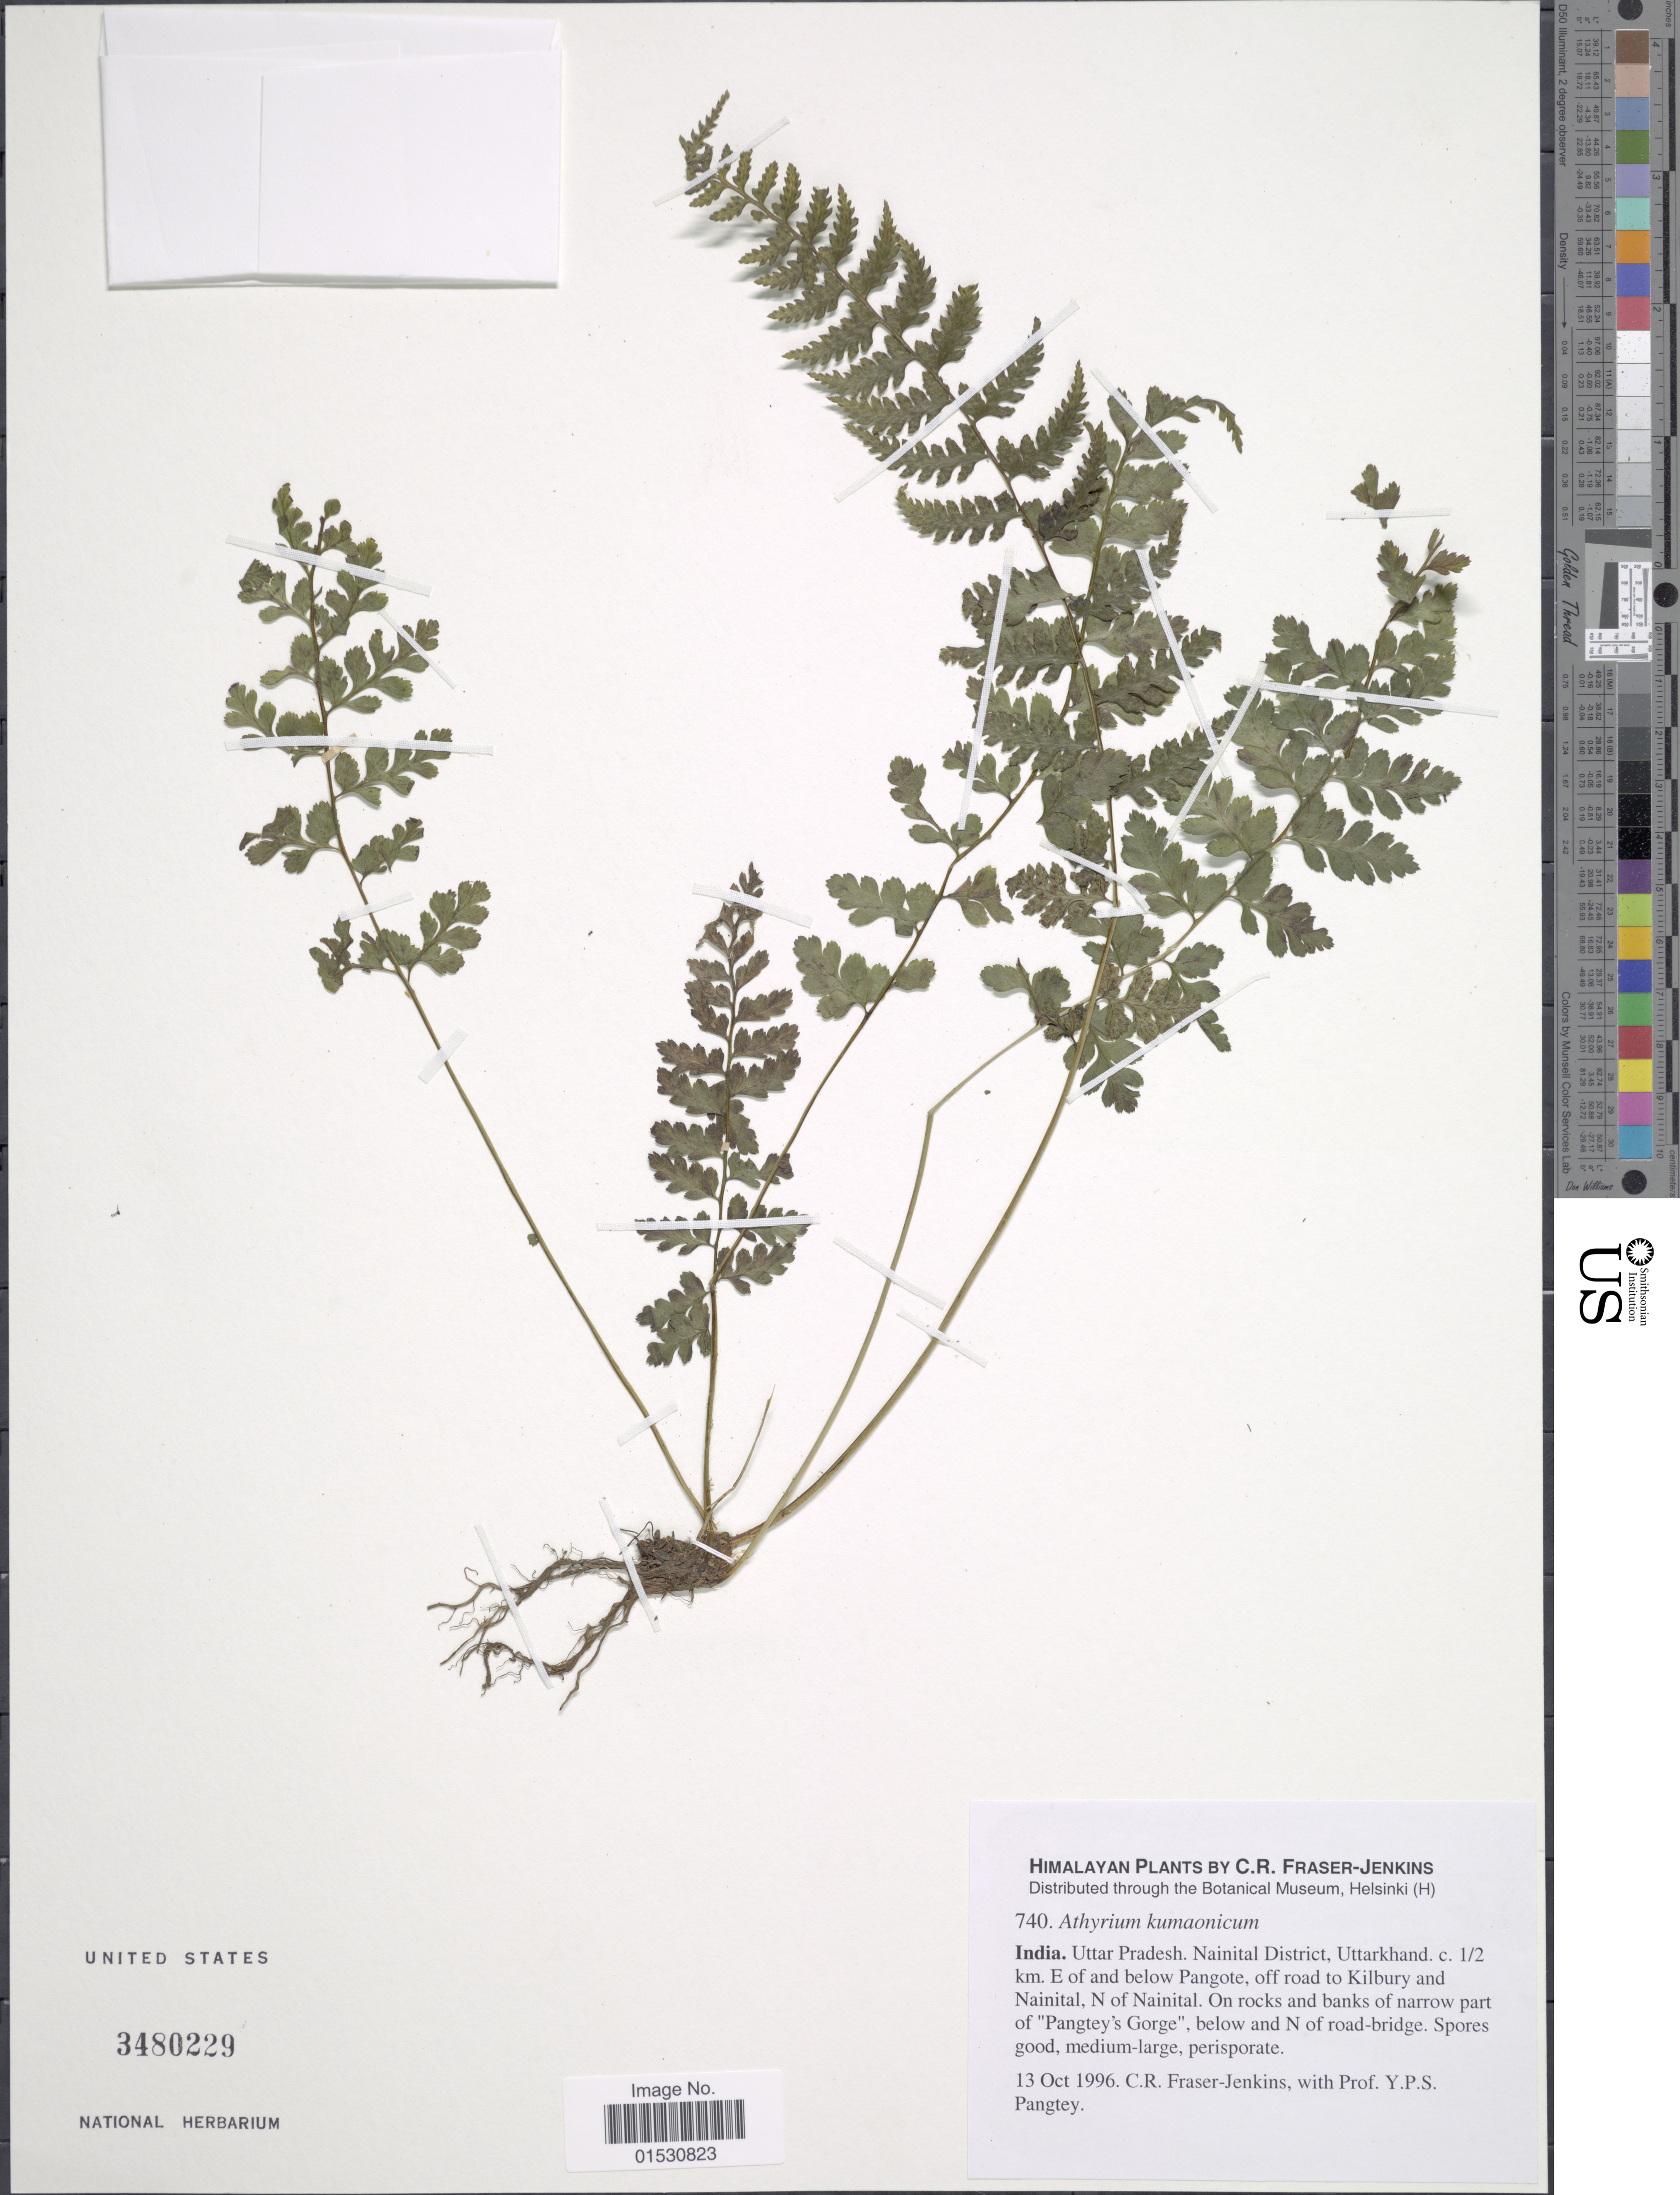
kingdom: Plantae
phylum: Tracheophyta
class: Polypodiopsida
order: Polypodiales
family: Athyriaceae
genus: Athyrium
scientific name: Athyrium kumaonicum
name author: Punetha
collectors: C. R. Fraser-Jenkins & Y. Pangtey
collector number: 740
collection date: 1996-10-13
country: India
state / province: Uttar Pradesh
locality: Uttar Pradesh. Nainital District, Uttarkhand. c. 1/2 km. E. of and below Pangote, off road to Kilbury and Nainital, N of Nainital. On rocks and banks of narrow part of 'Pangtey's Gorge', below and N of road-bridge.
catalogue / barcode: US 3480229